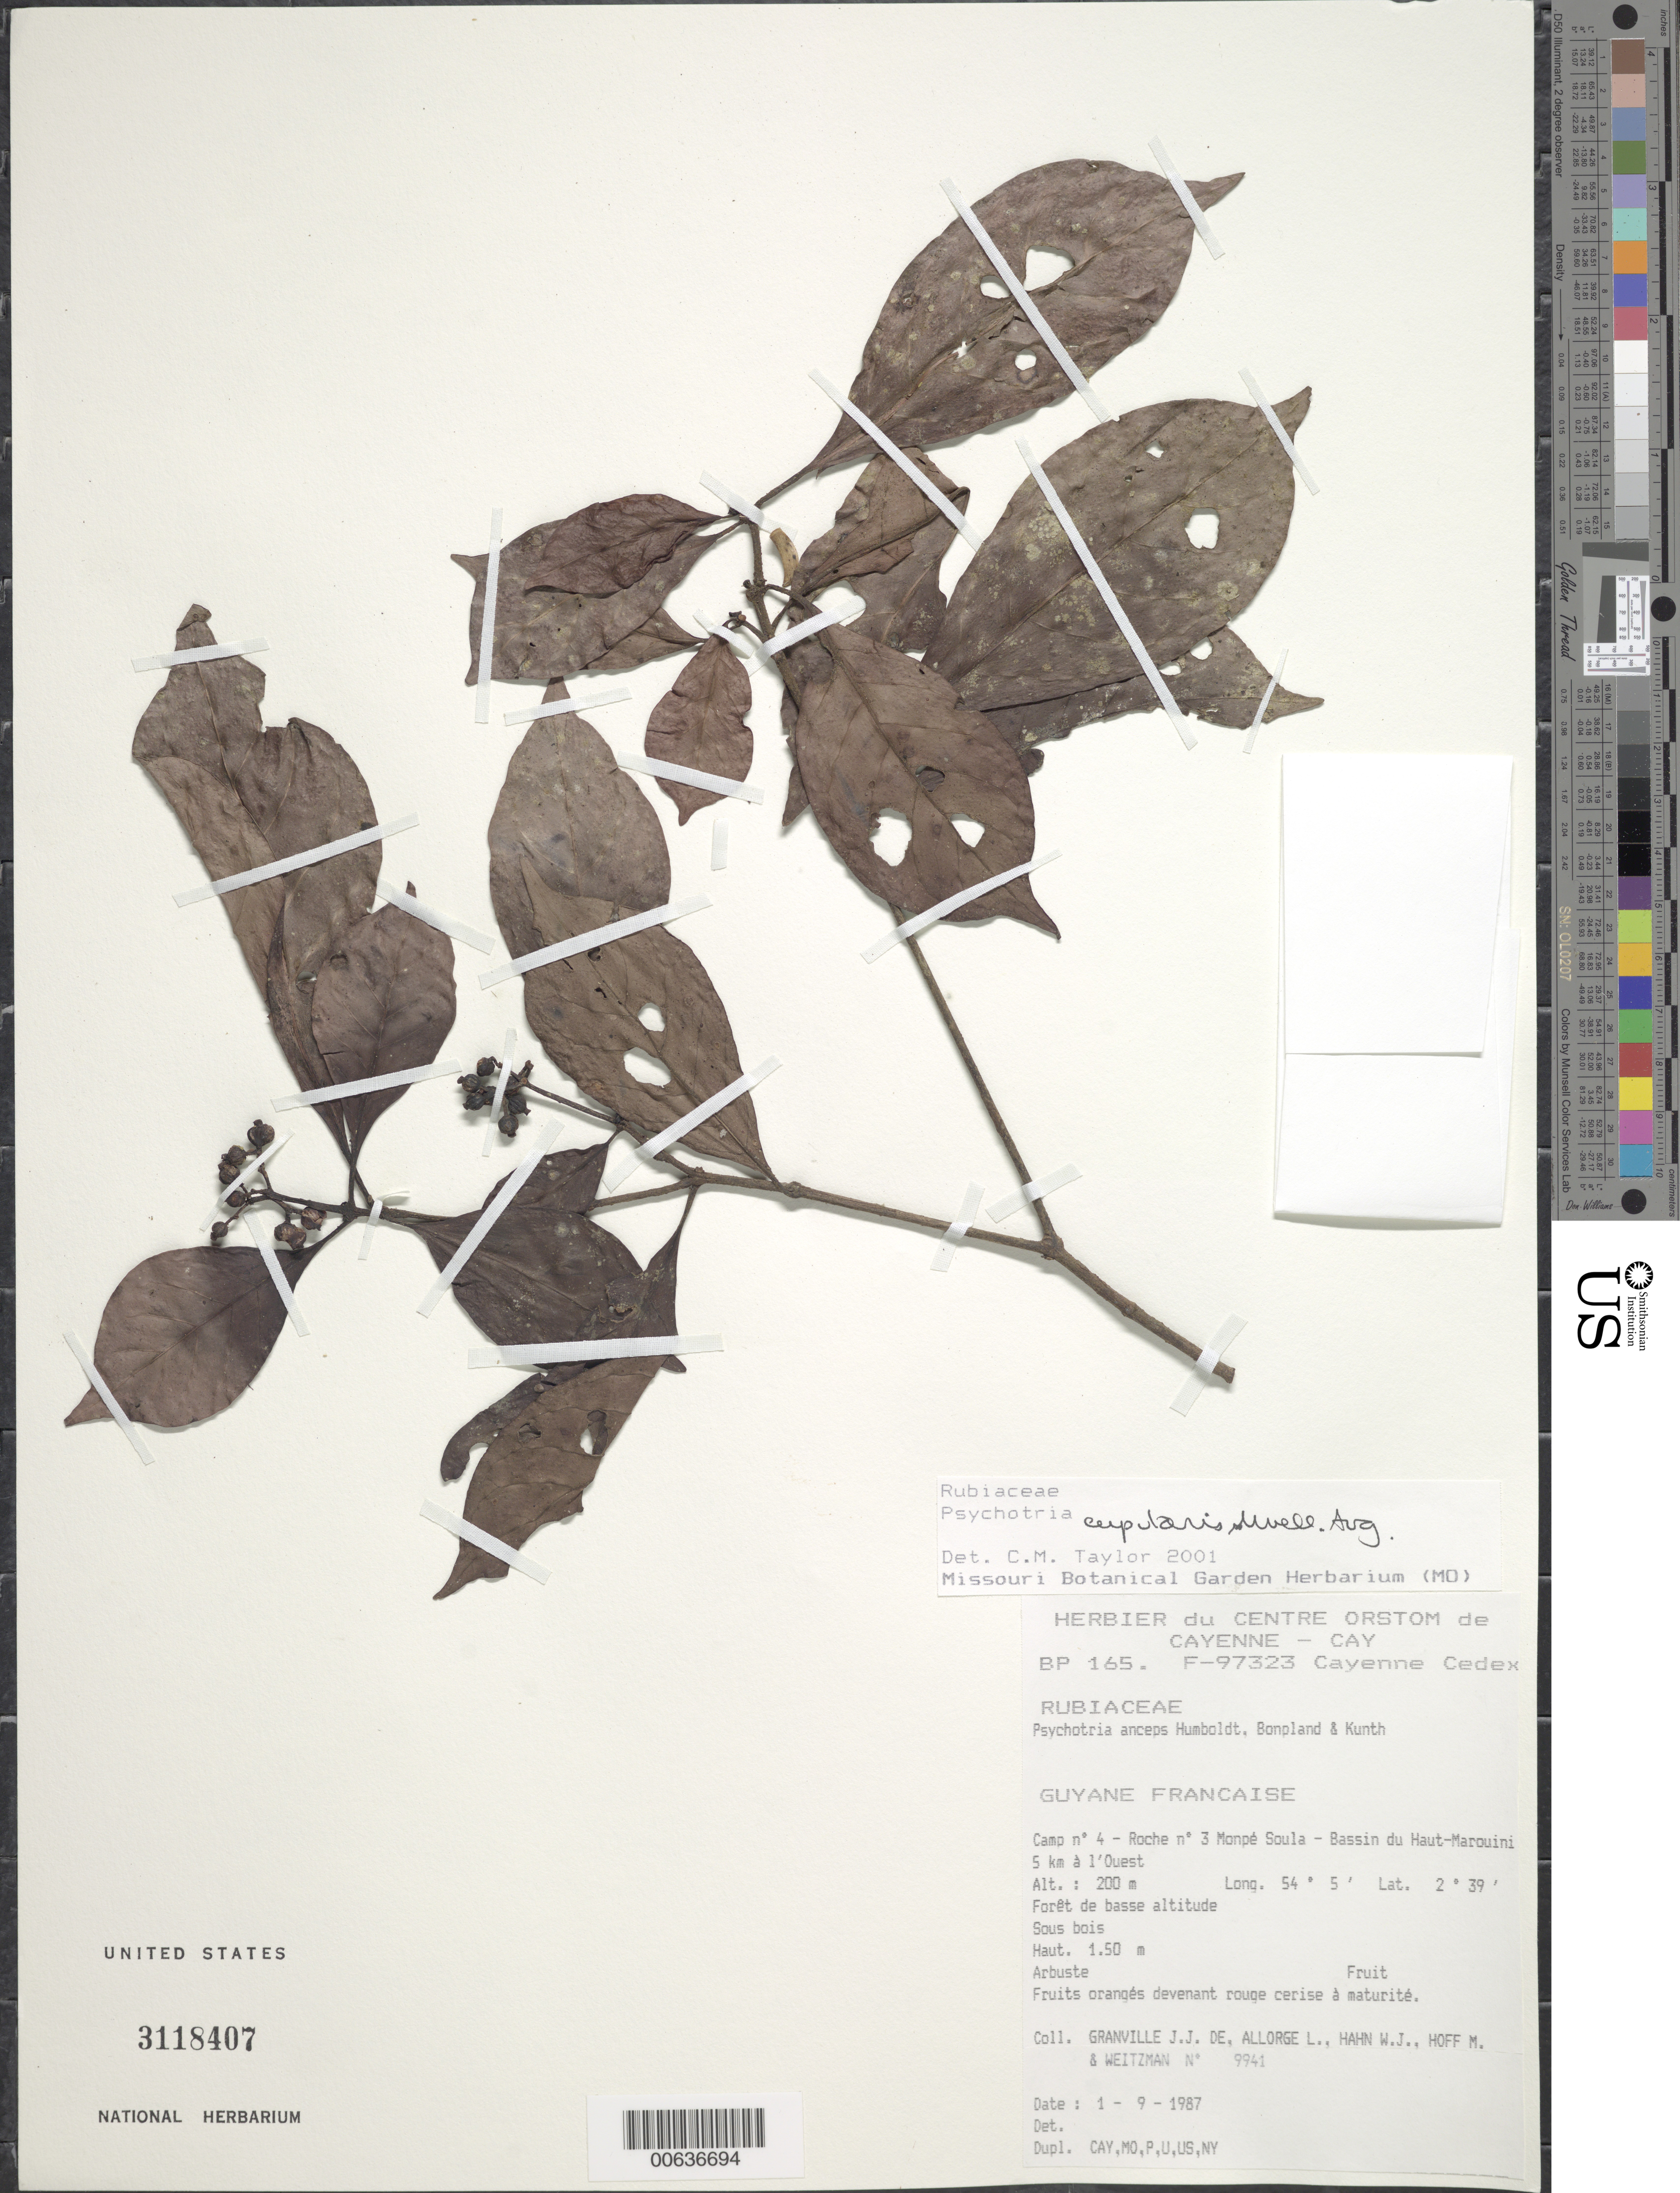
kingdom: Plantae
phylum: Tracheophyta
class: Magnoliopsida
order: Gentianales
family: Rubiaceae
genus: Psychotria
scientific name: Psychotria cupularis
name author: (Müll. Arg.) Standl.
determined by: Taylor, Charlotte M.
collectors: J.-J. de Granville, L. Allorge, W. J. Hahn, M. Hoff & A. L. Weitzman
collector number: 9941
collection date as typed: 1-Sep-87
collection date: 1987-09-01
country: French Guiana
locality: Monpé Soula, Camp #4, roche no. 3; Bassin du Haut-Marouini, 5 km W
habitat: Forêt de basse altitude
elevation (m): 200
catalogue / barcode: US 3118407